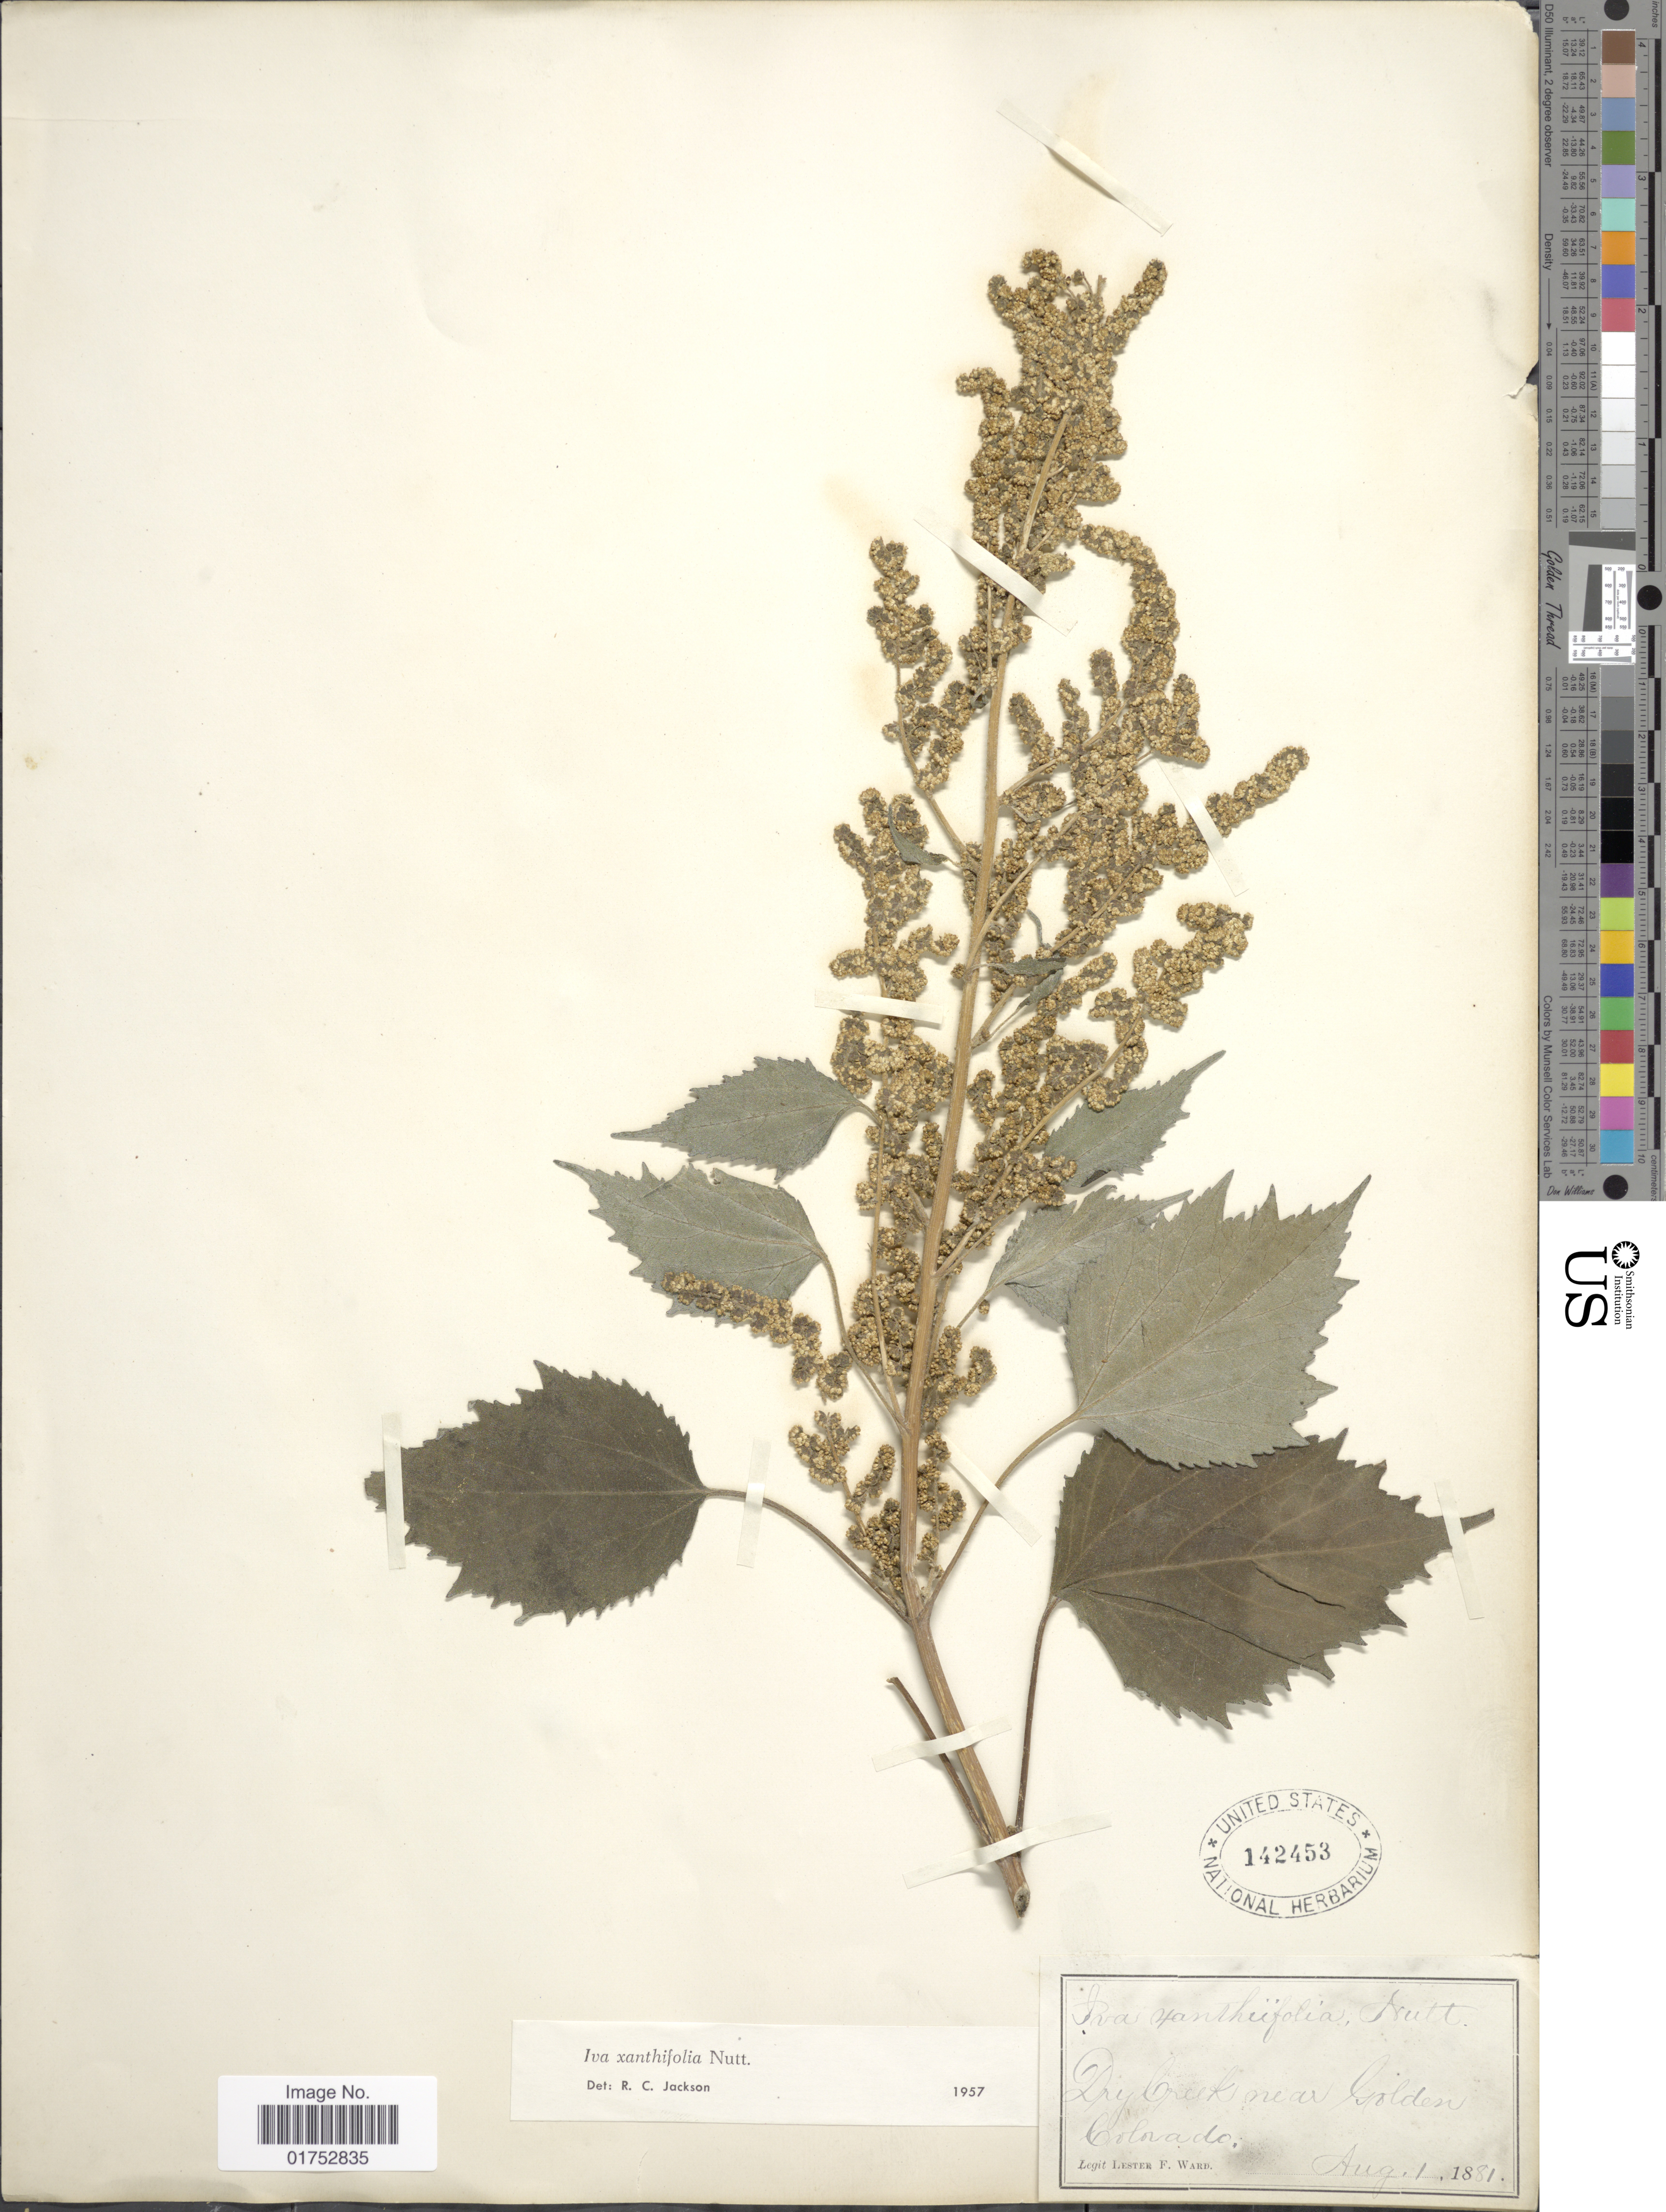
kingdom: Plantae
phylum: Tracheophyta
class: Magnoliopsida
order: Asterales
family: Asteraceae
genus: Iva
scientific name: Iva xanthifolia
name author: Nutt.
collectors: L. F. Ward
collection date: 1881-08-01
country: United States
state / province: Colorado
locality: Dry Creek near Golden Colorado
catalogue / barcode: US 142453